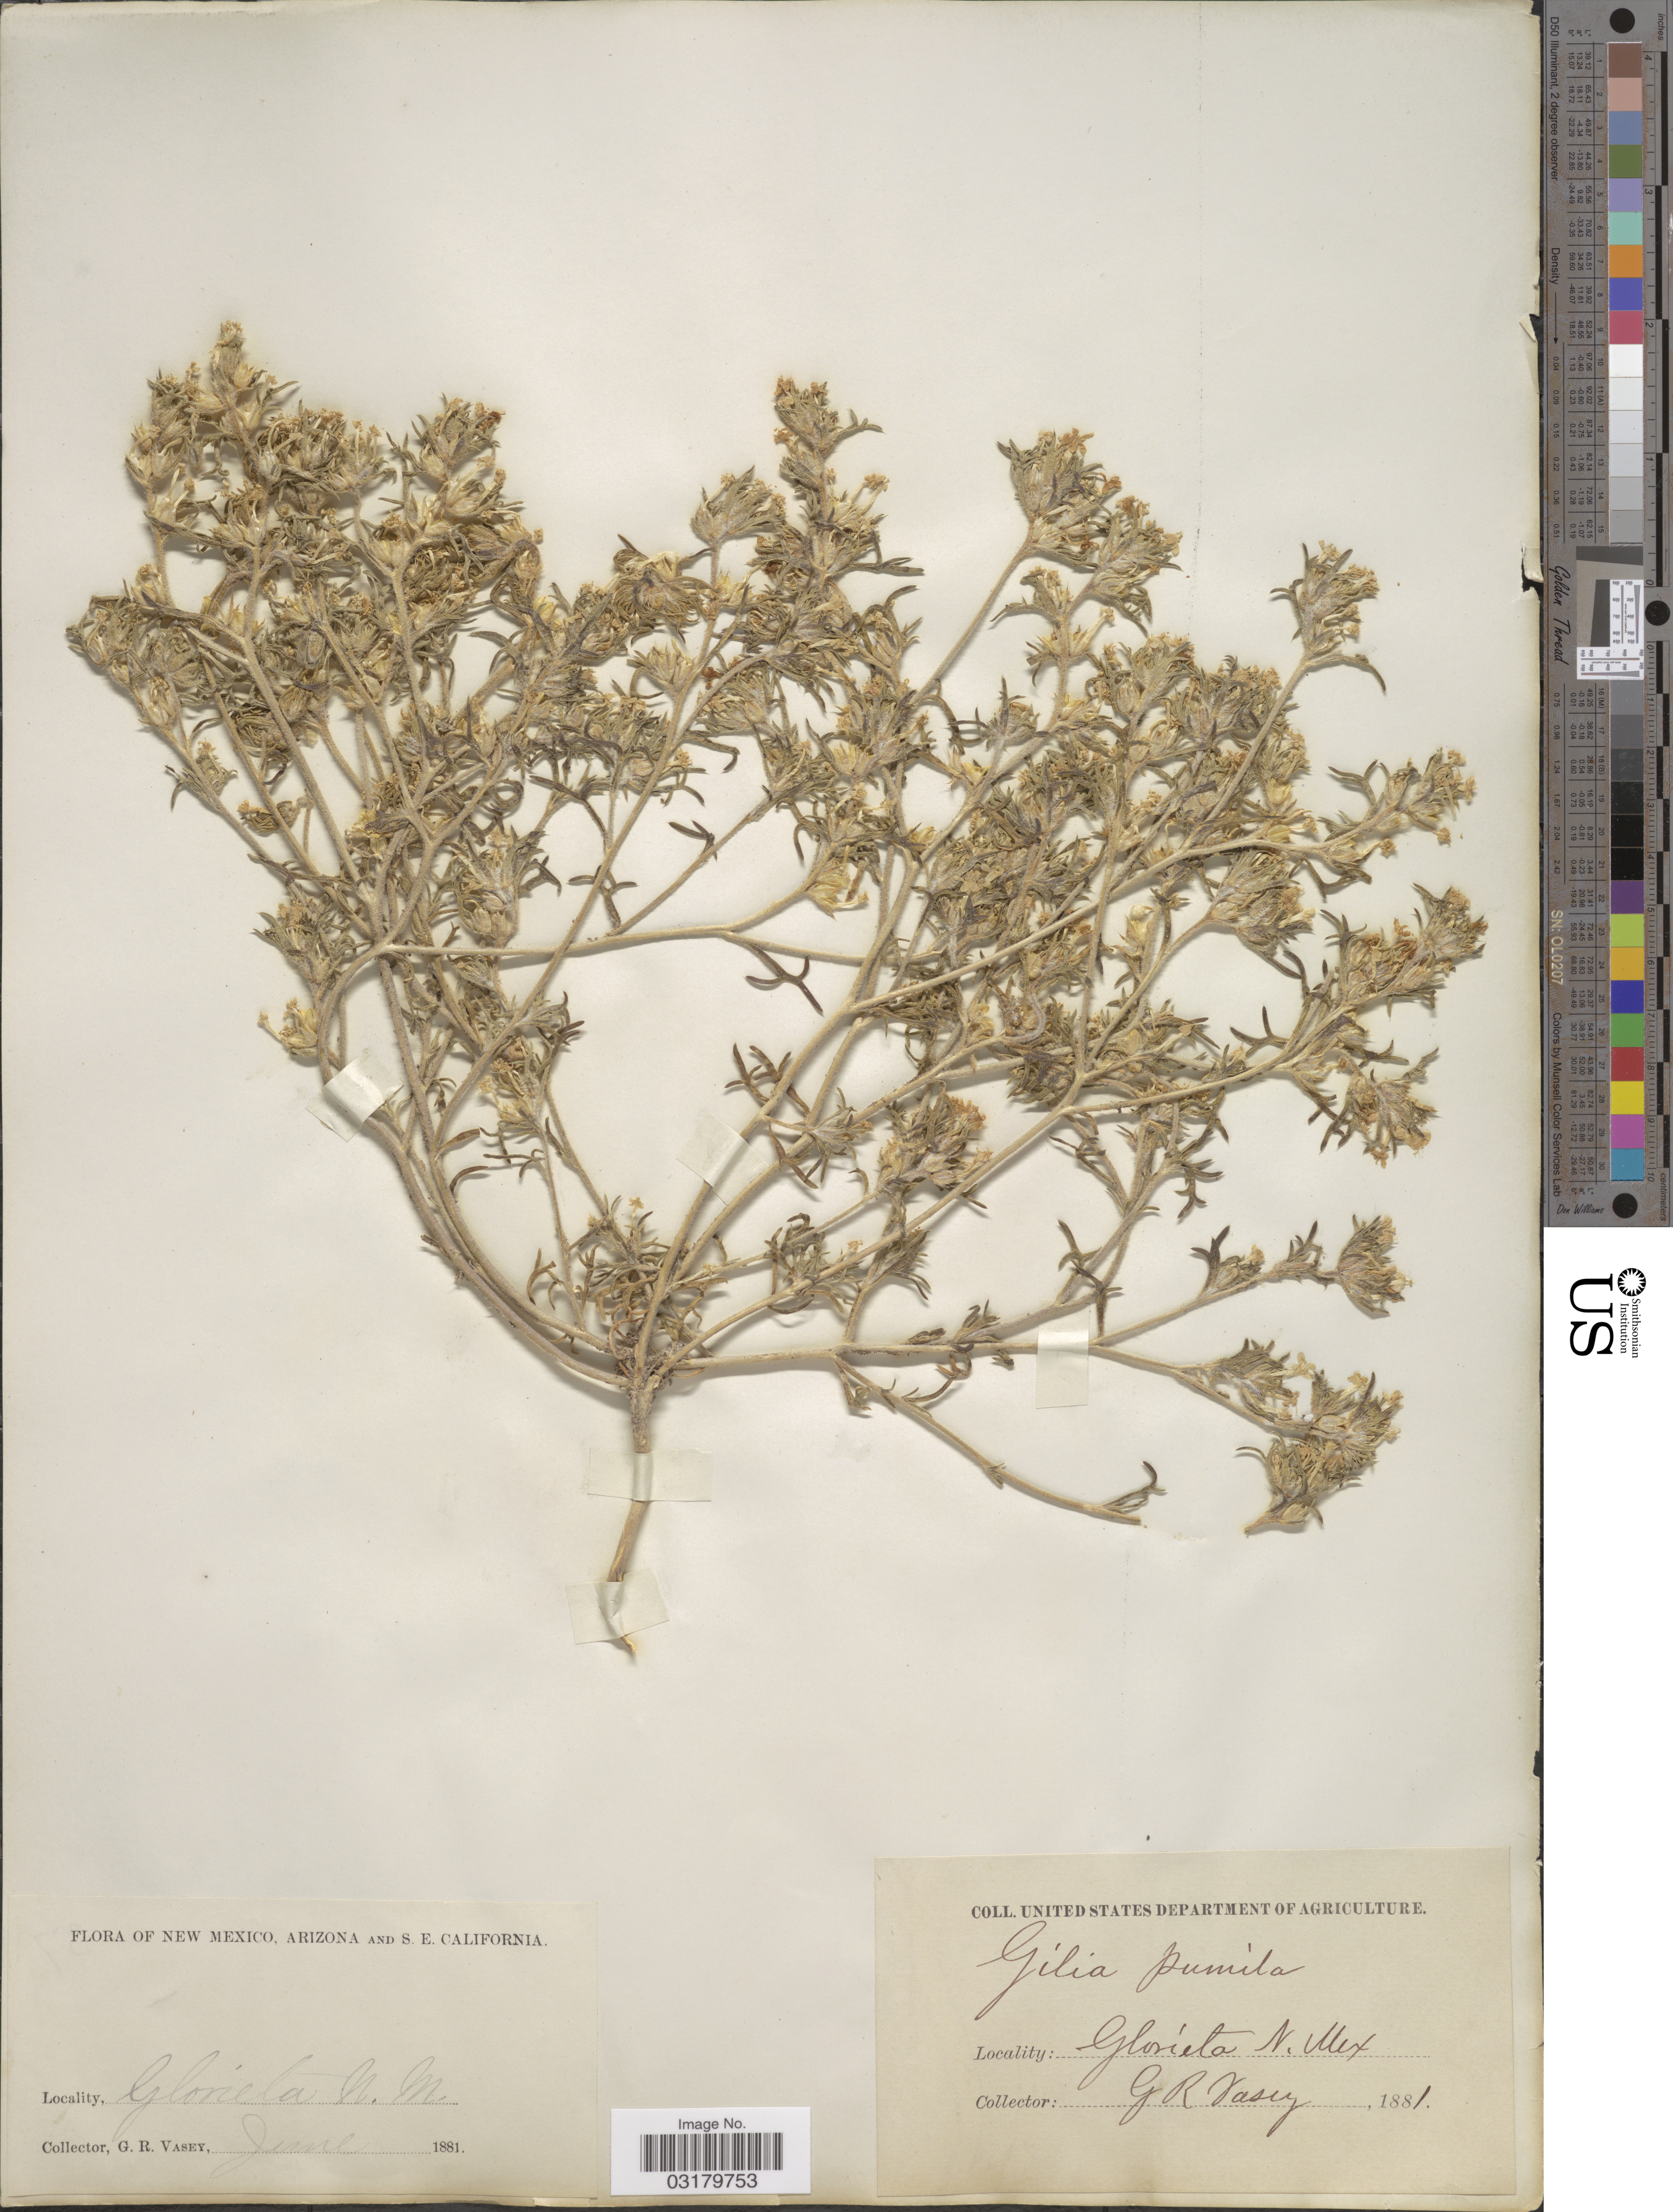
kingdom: Plantae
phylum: Tracheophyta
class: Magnoliopsida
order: Ericales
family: Polemoniaceae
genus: Ipomopsis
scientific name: Ipomopsis pumila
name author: (Nutt.) V.E. Grant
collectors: G. R. Vasey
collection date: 1881-06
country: United States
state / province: New Mexico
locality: Glorieta.